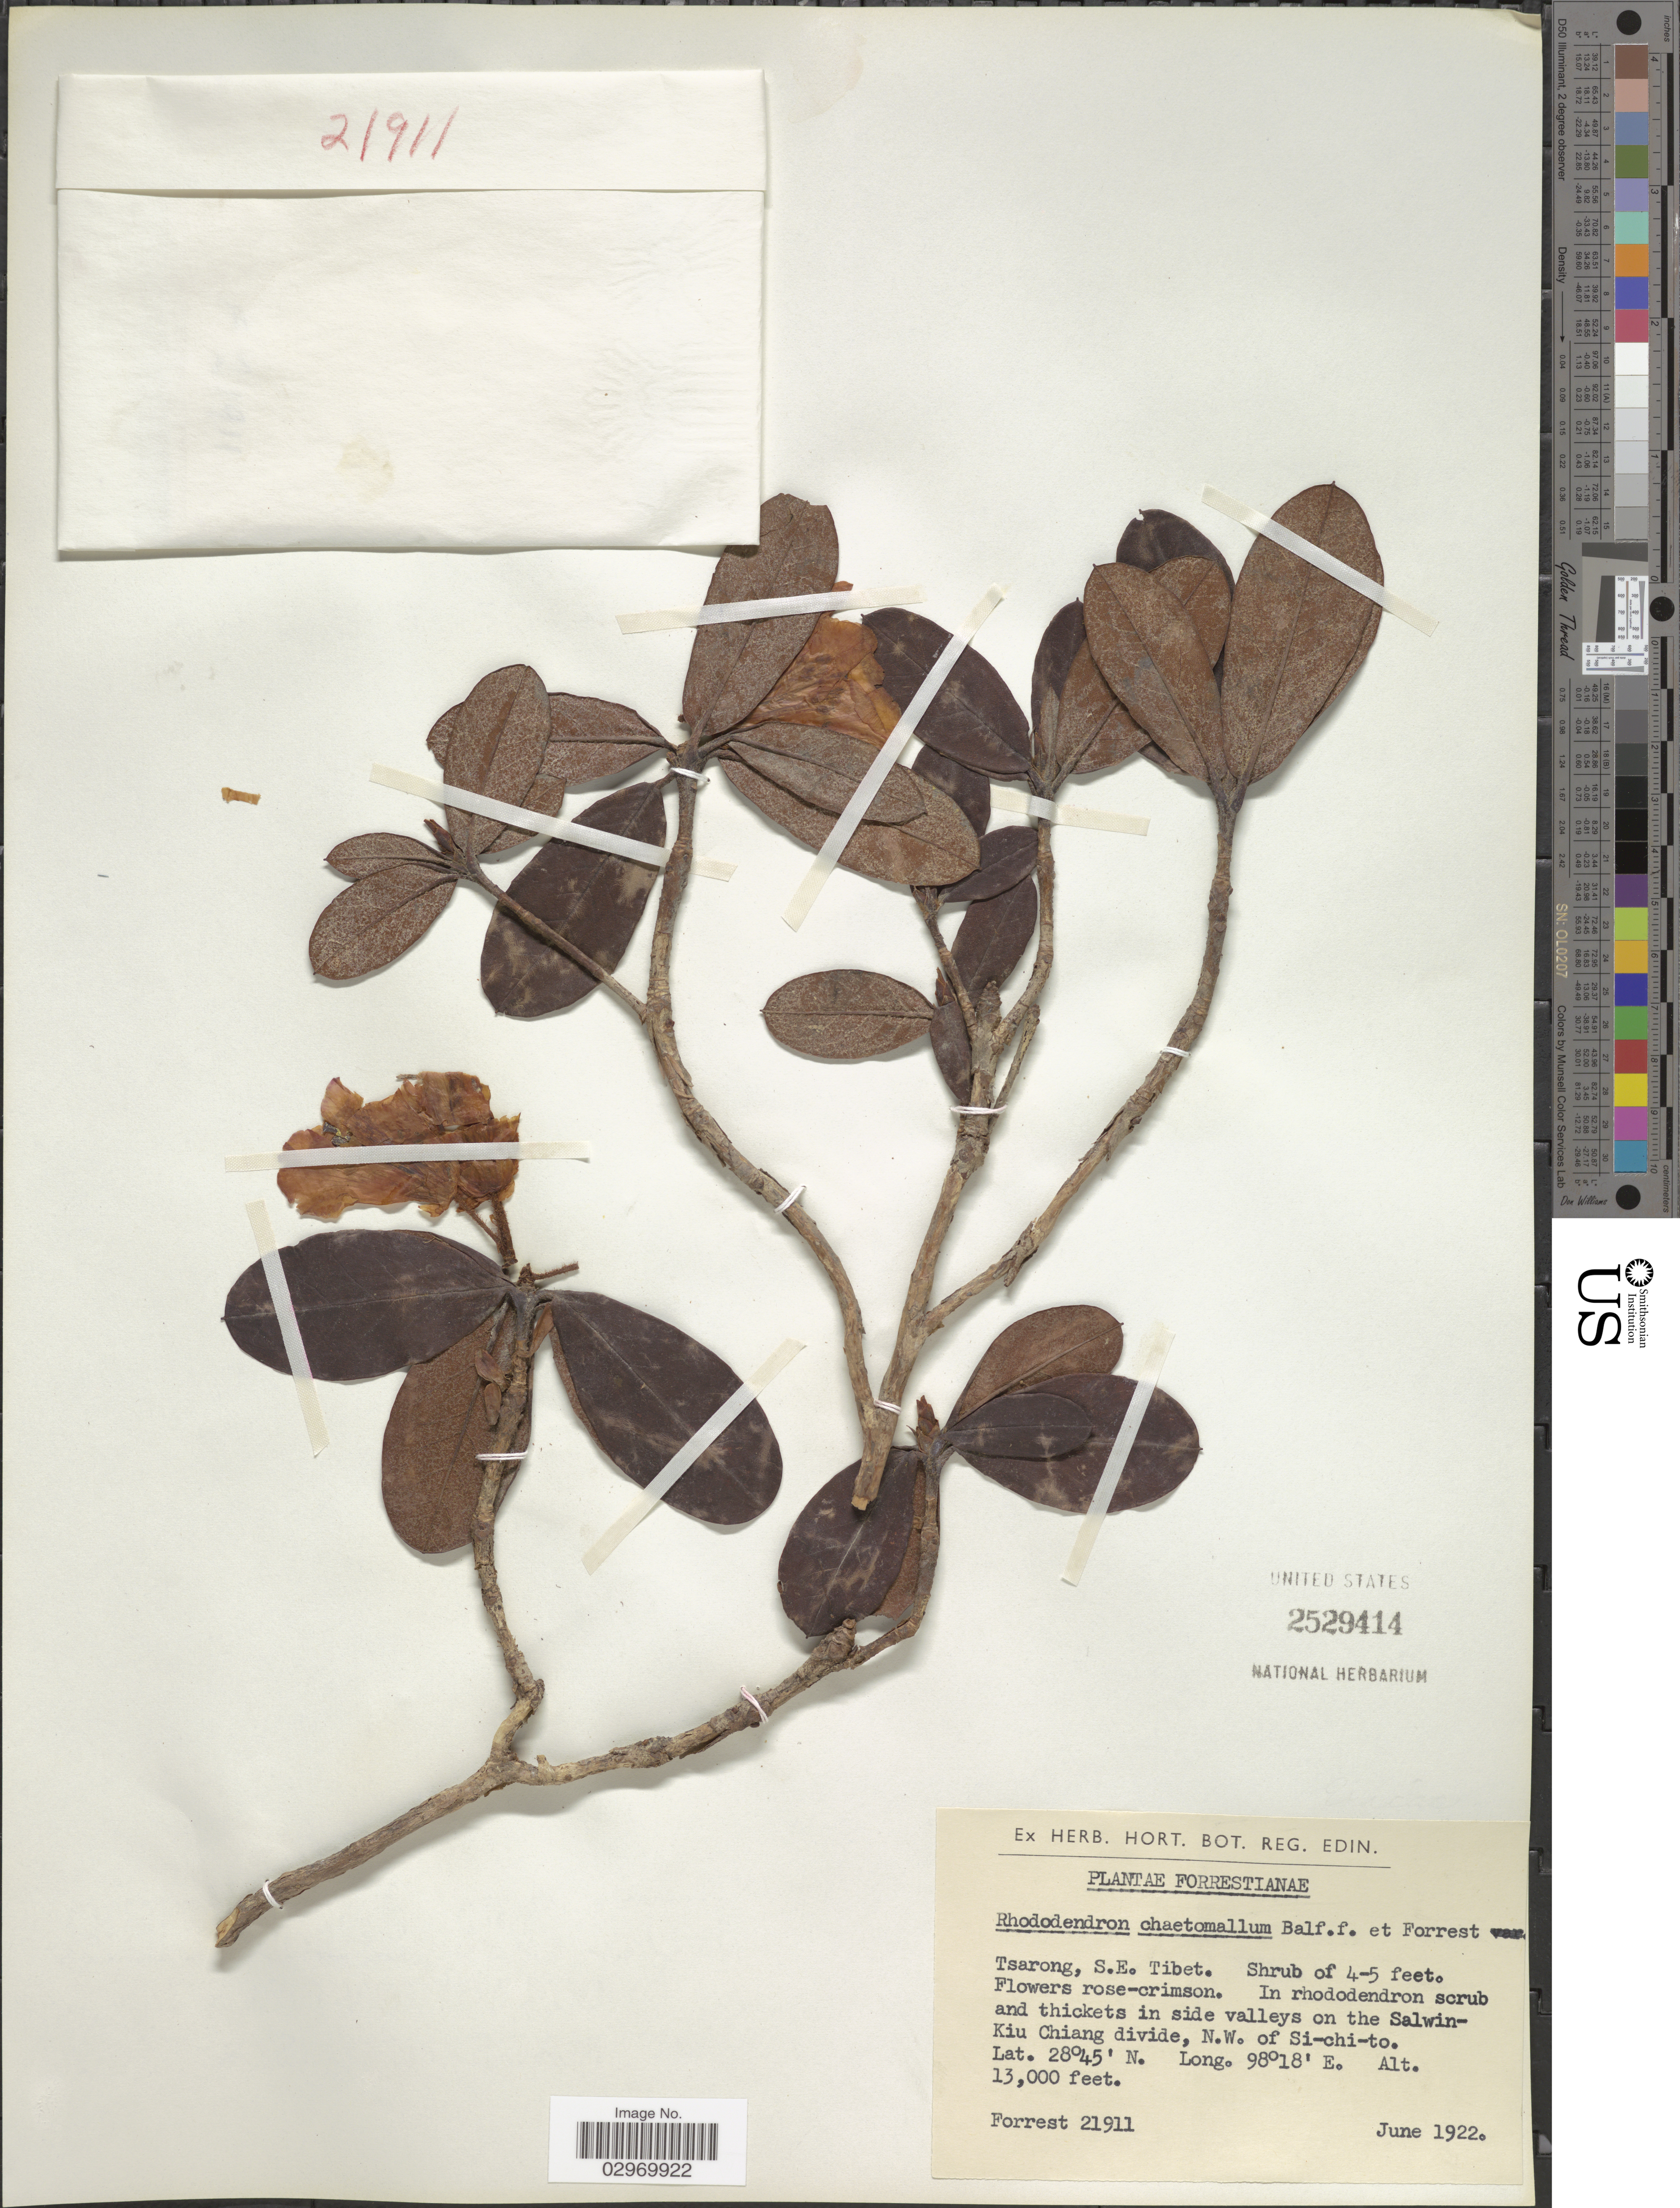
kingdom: Plantae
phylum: Tracheophyta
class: Magnoliopsida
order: Ericales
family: Ericaceae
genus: Rhododendron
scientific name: Rhododendron chaetomallum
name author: Balf. f. & Forrest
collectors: -. Forrest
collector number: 21911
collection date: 1922-06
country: China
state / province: Xizang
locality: Tsarong, S.E. Tibet, in rhododendron scrub and thickets in side valleys on the Salwin-Kiu Chiang divide, N.W. of Si-chi-to.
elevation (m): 3962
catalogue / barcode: US 2529414